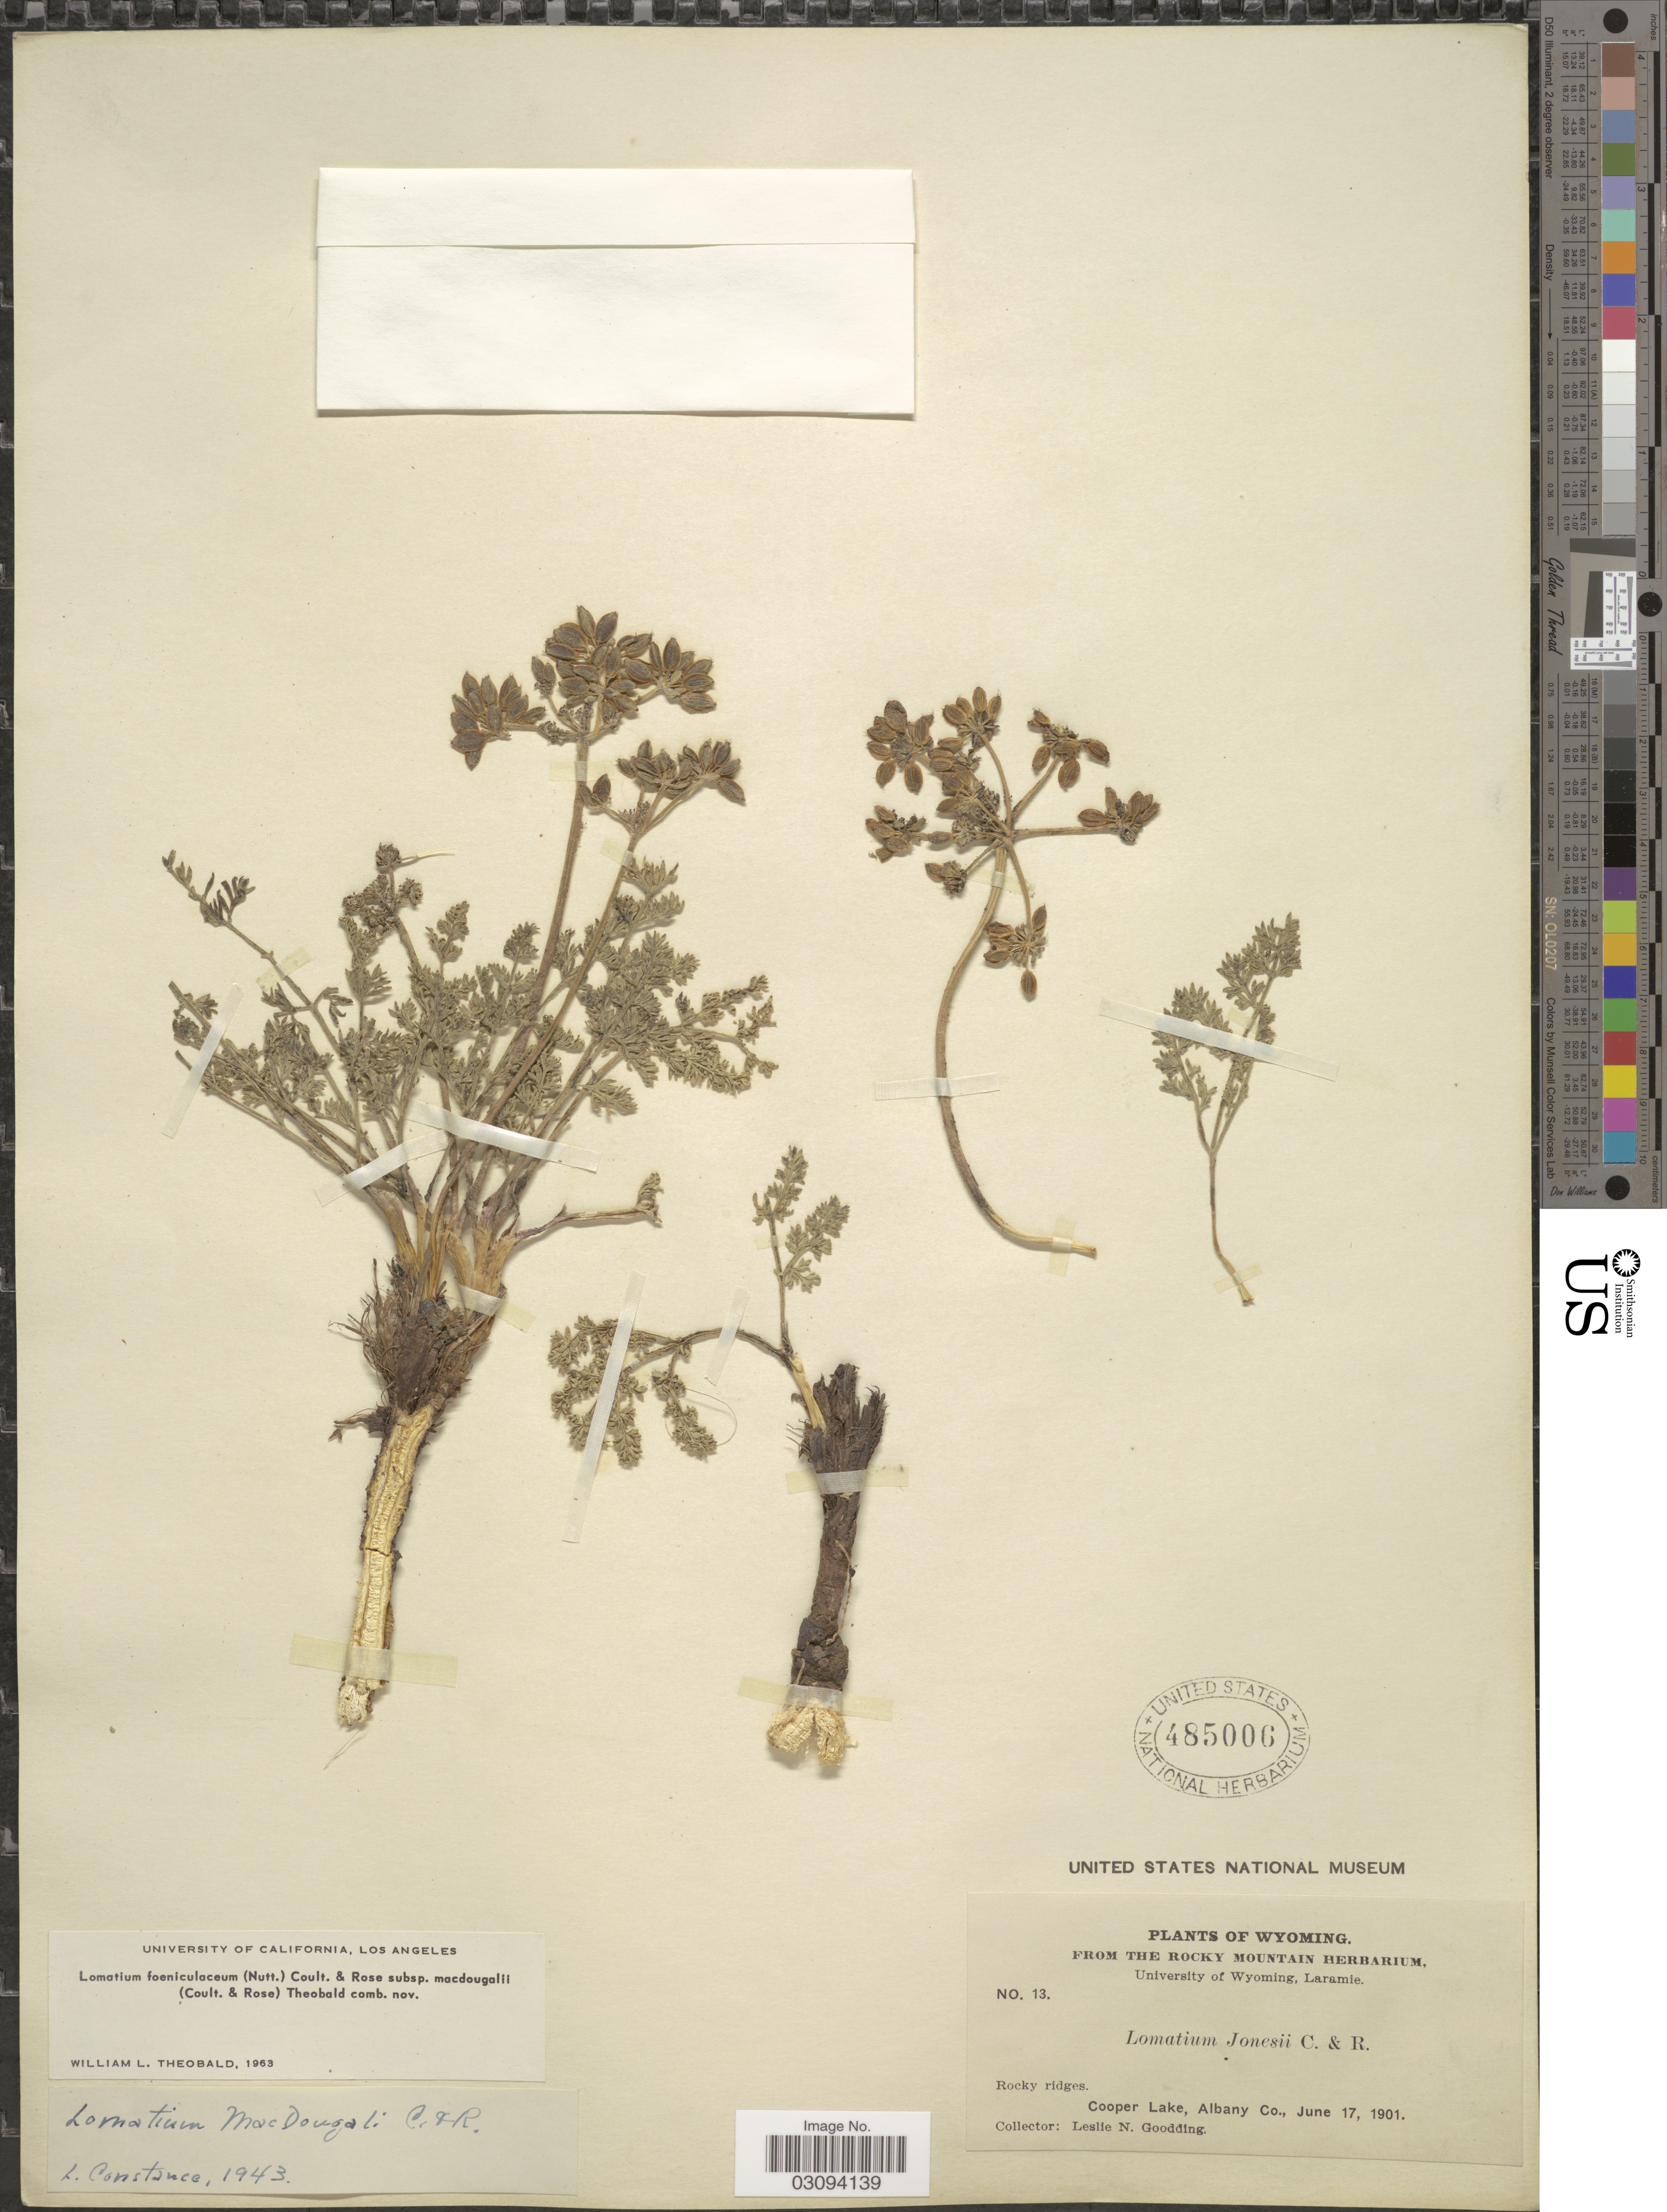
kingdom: Plantae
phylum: Tracheophyta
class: Magnoliopsida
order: Apiales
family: Apiaceae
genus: Lomatium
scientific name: Lomatium foeniculaceum subsp. macdougalii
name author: (J.M. Coult. & Rose) W.L. Theob.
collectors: L. N. Goodding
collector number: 13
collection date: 1901-06-17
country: United States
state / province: Wyoming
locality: Cooper Lake, Albany Co.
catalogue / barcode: US 485006